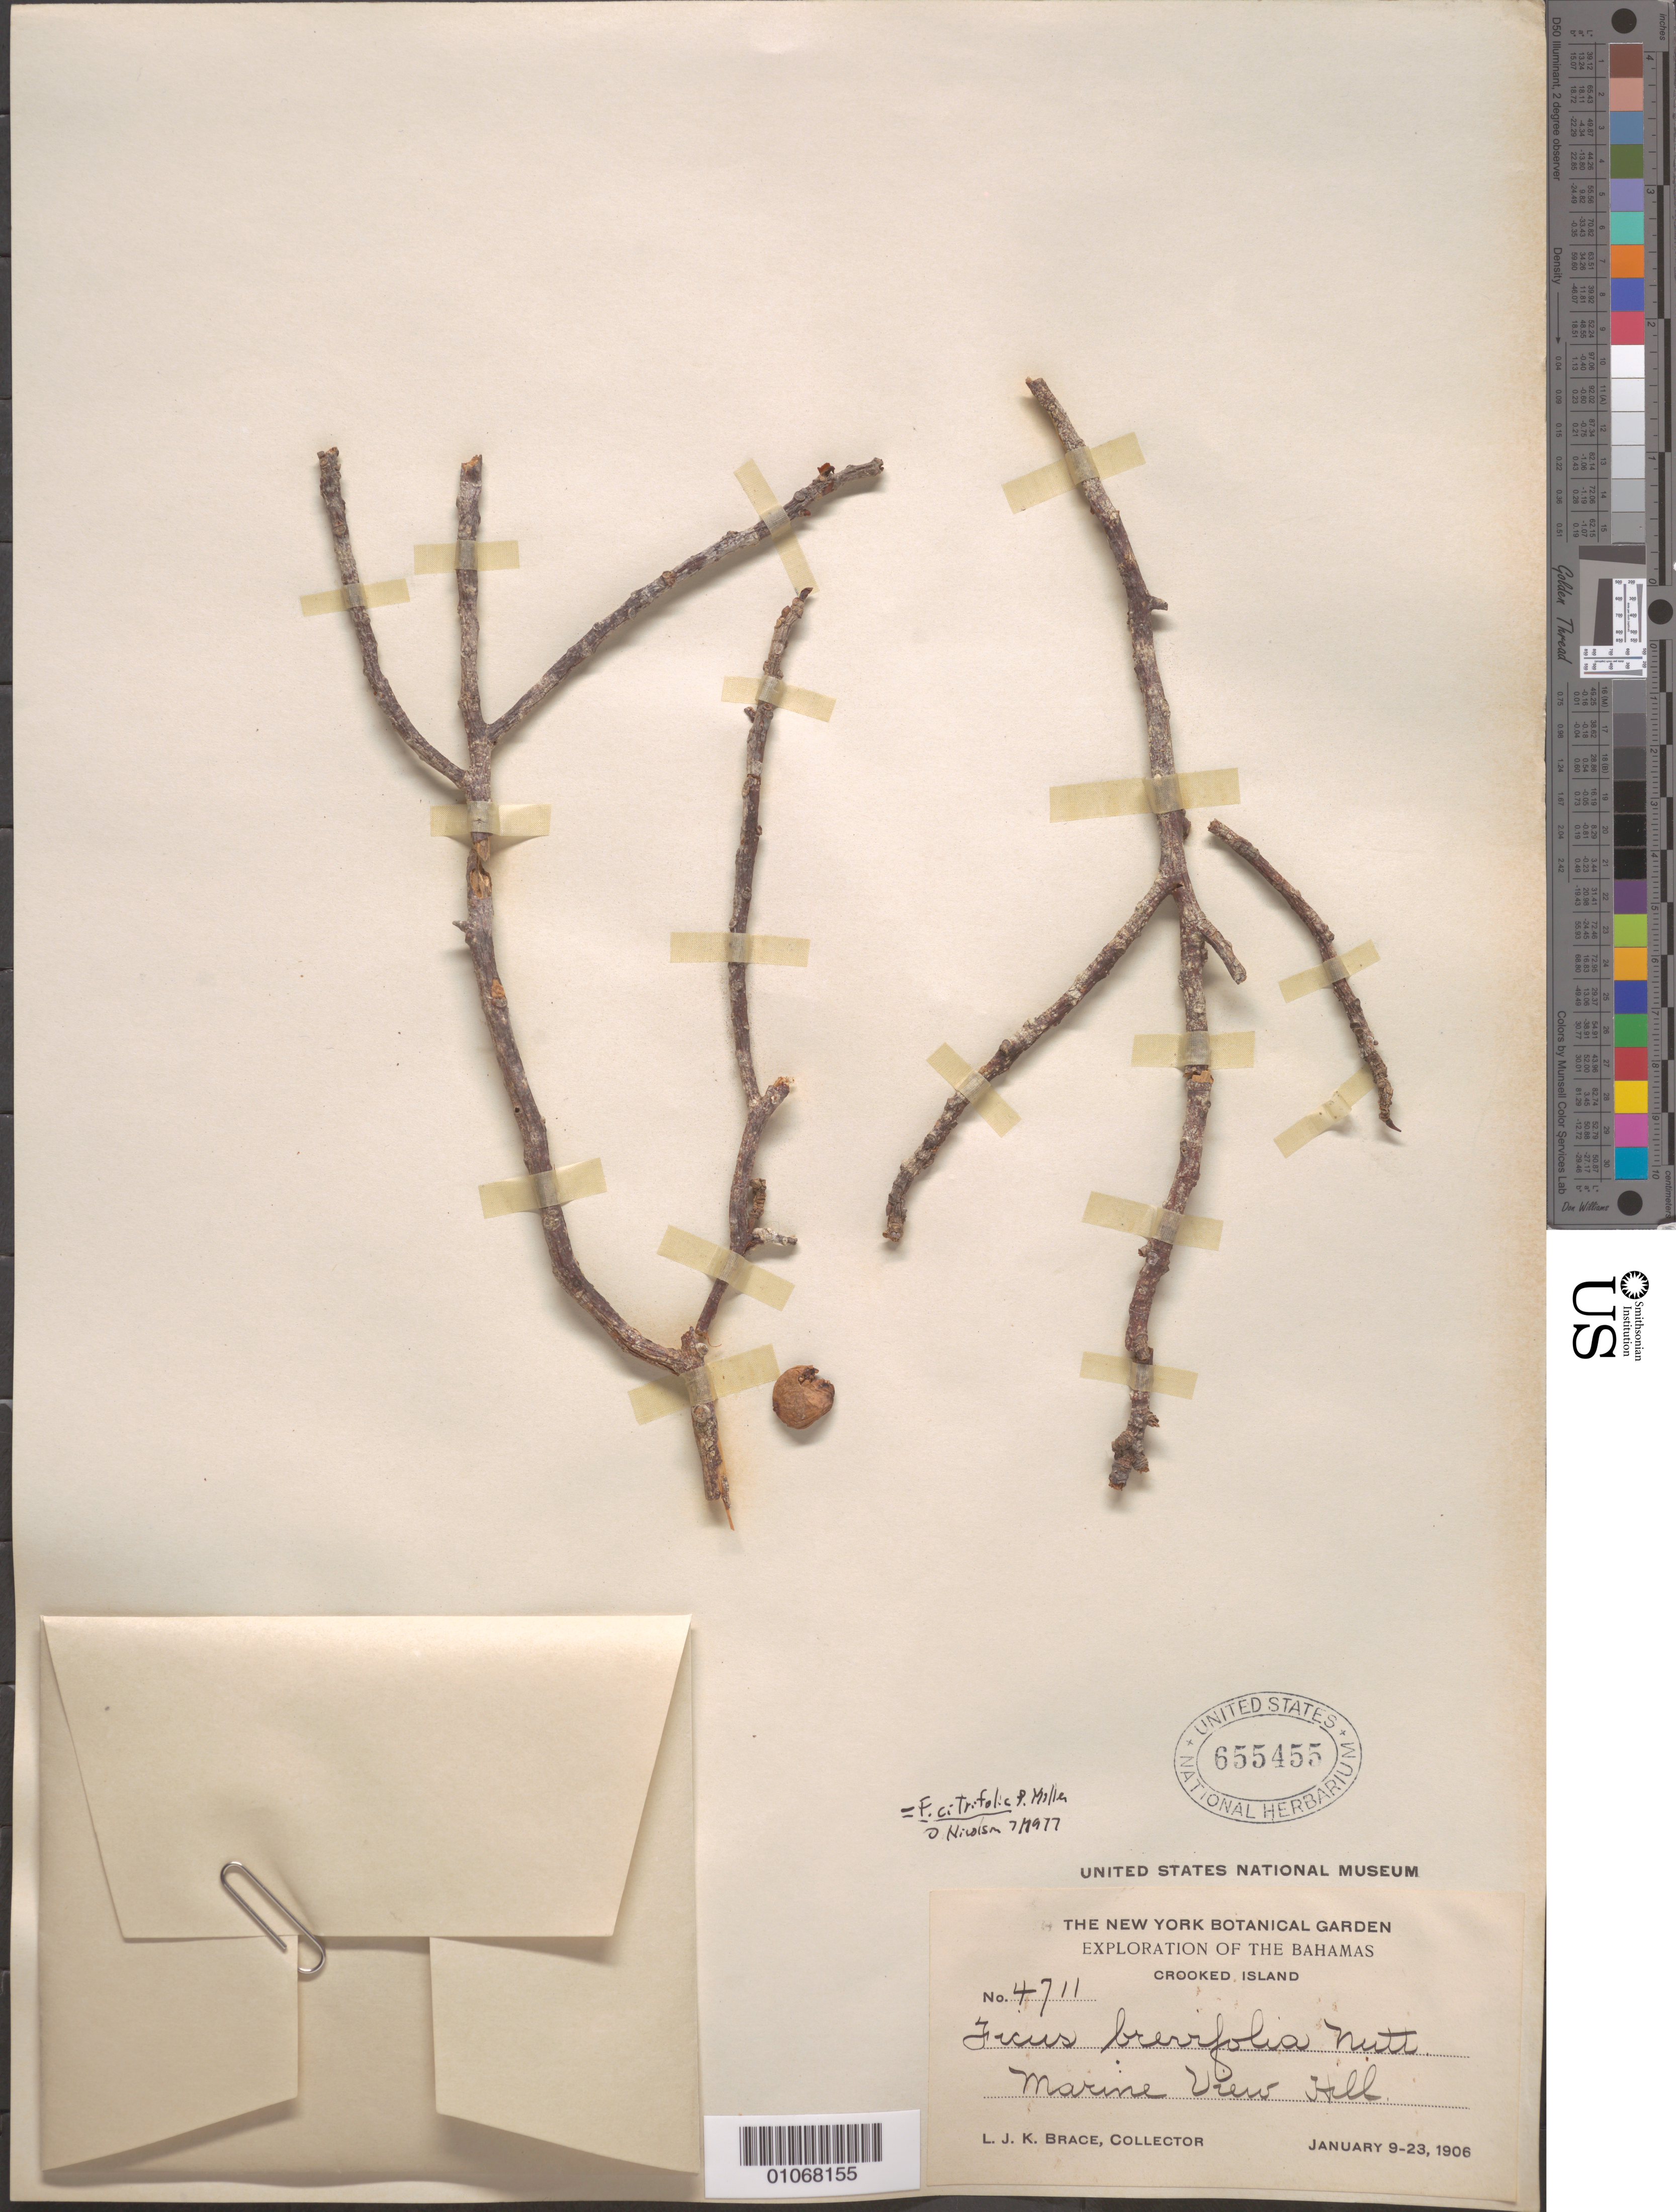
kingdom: Plantae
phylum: Tracheophyta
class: Magnoliopsida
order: Rosales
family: Moraceae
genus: Ficus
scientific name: Ficus citrifolia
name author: Mill.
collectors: L. J. K. Brace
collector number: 4711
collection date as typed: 09 Jan 1906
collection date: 1906-01-09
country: Bahamas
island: Crooked I.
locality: Marine view hill.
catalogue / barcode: US 655455